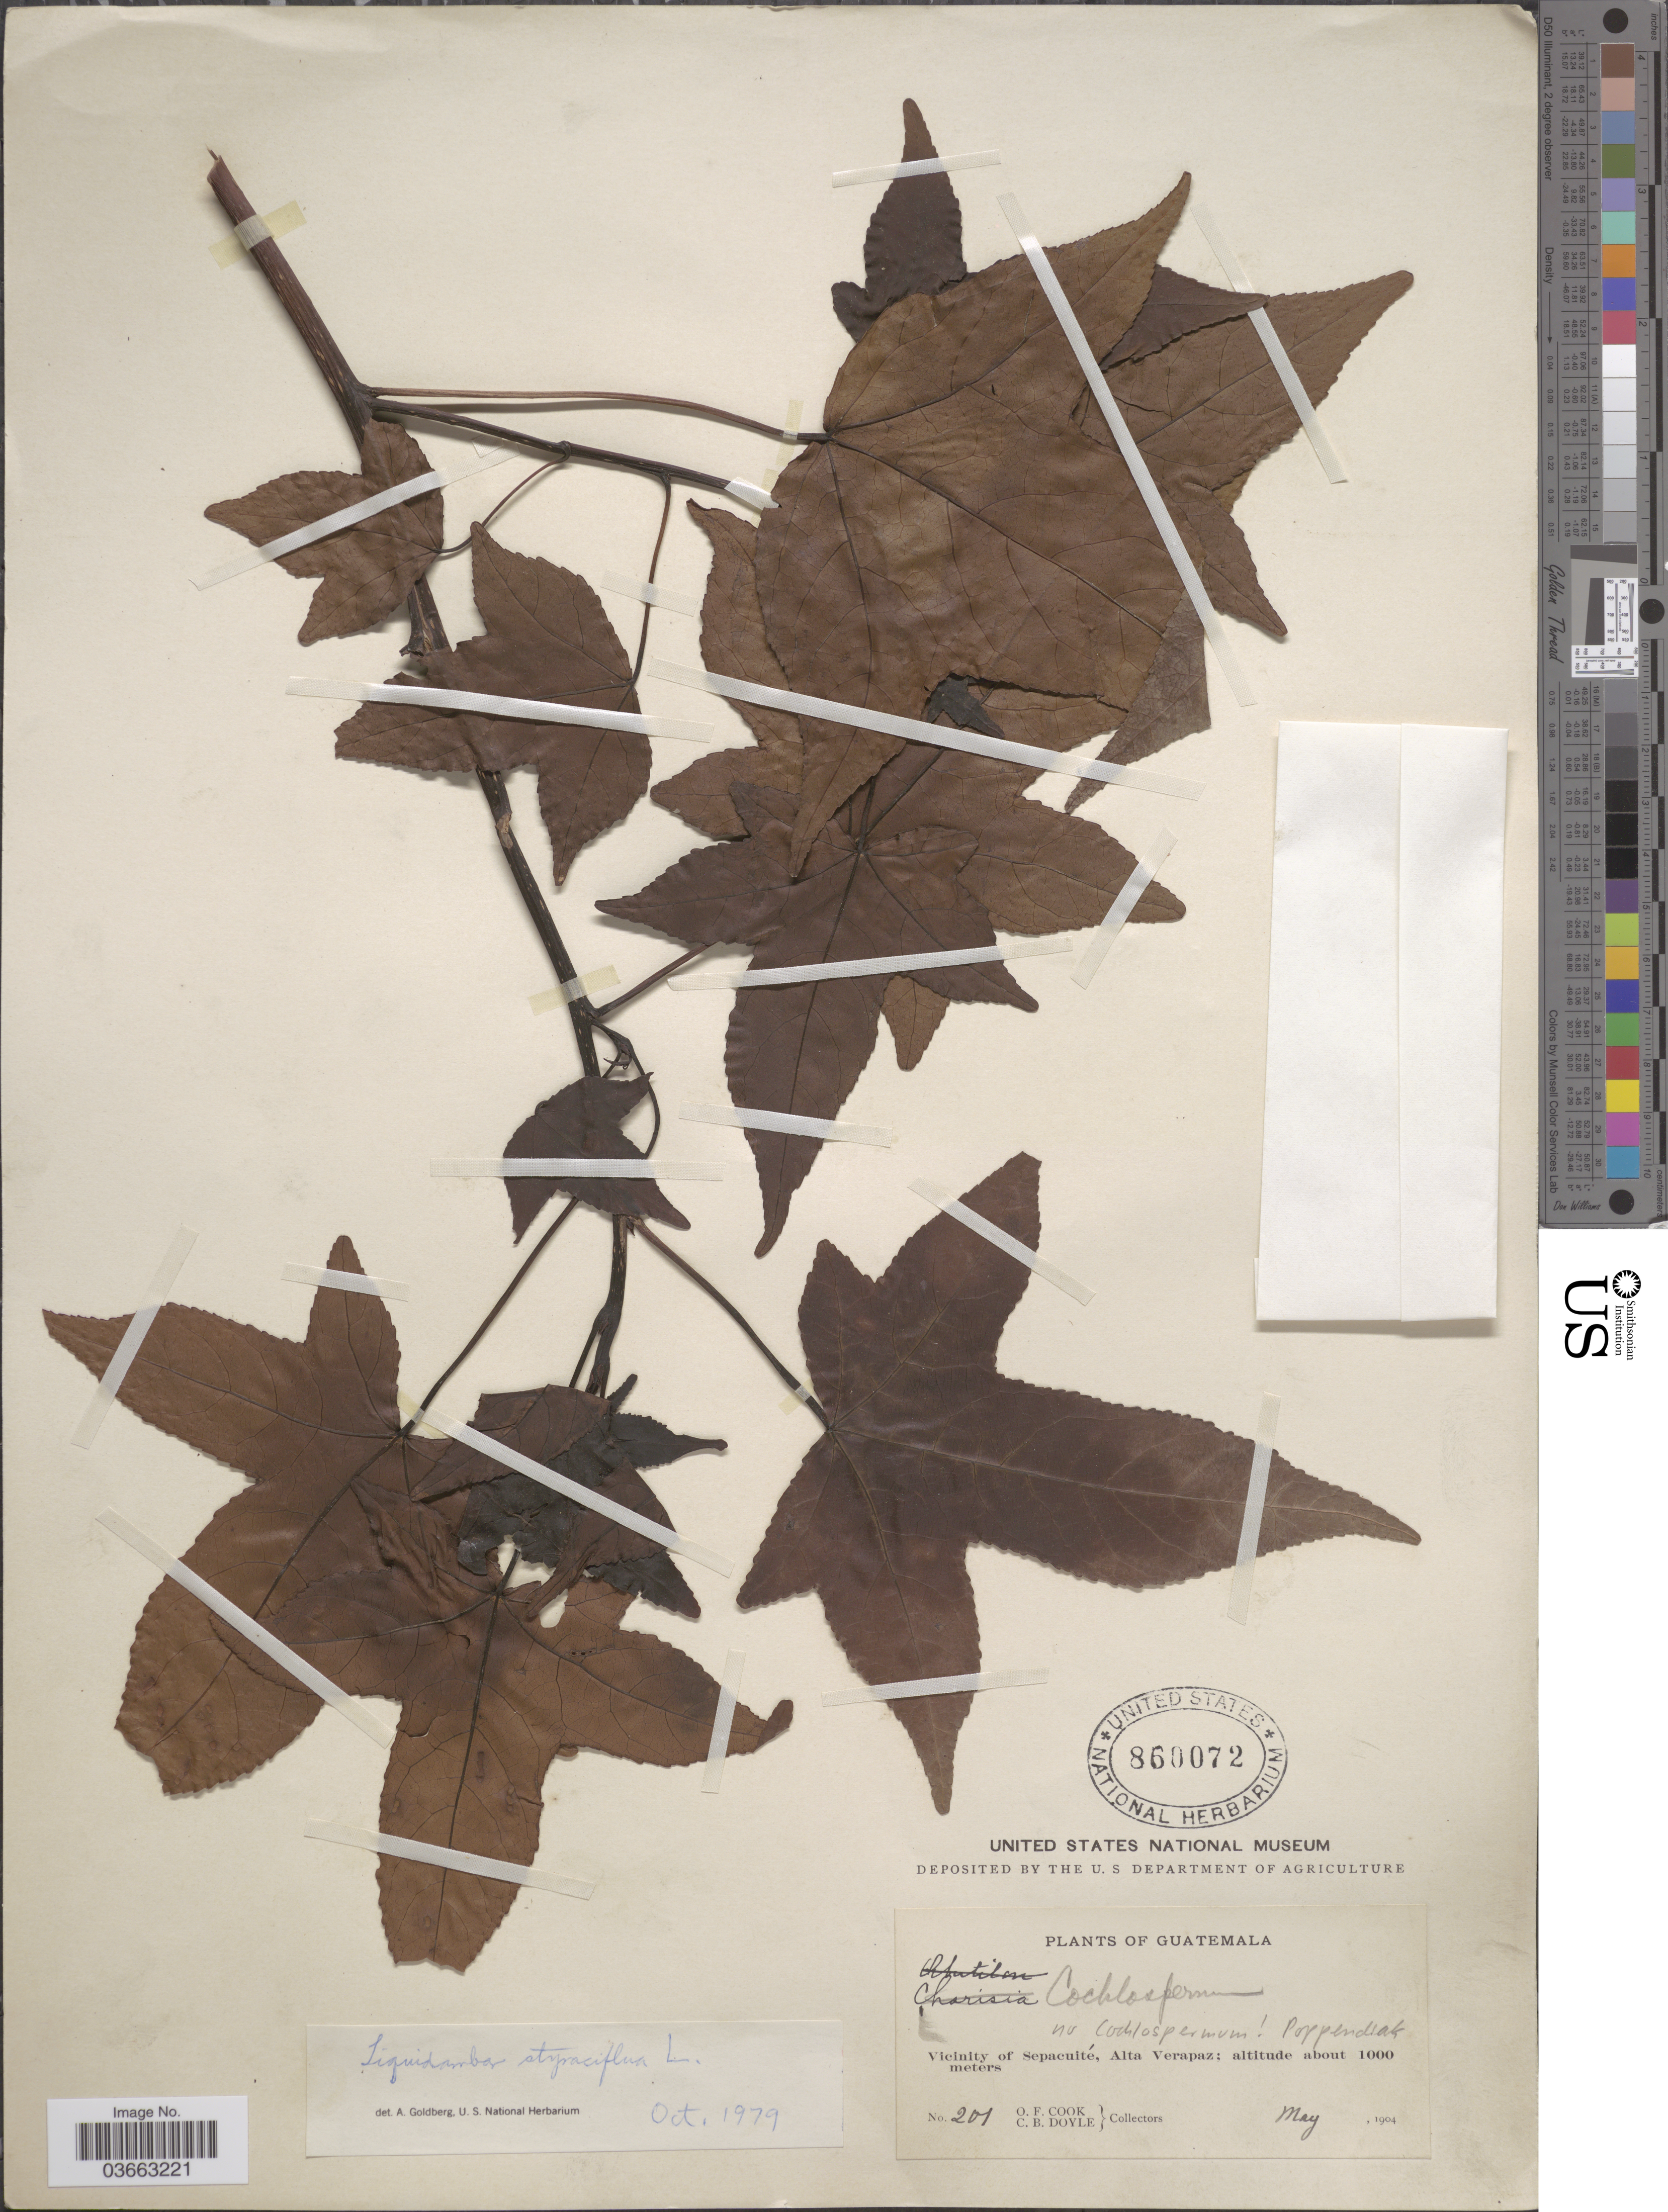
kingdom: Plantae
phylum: Tracheophyta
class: Magnoliopsida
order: Saxifragales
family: Altingiaceae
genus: Liquidambar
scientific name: Liquidambar styraciflua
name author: L.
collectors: O. F. Cook & C. Doyle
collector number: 201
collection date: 1904-05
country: Guatemala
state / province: Alta Verapaz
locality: Vicinity of Sepacuité.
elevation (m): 1000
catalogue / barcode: US 860072